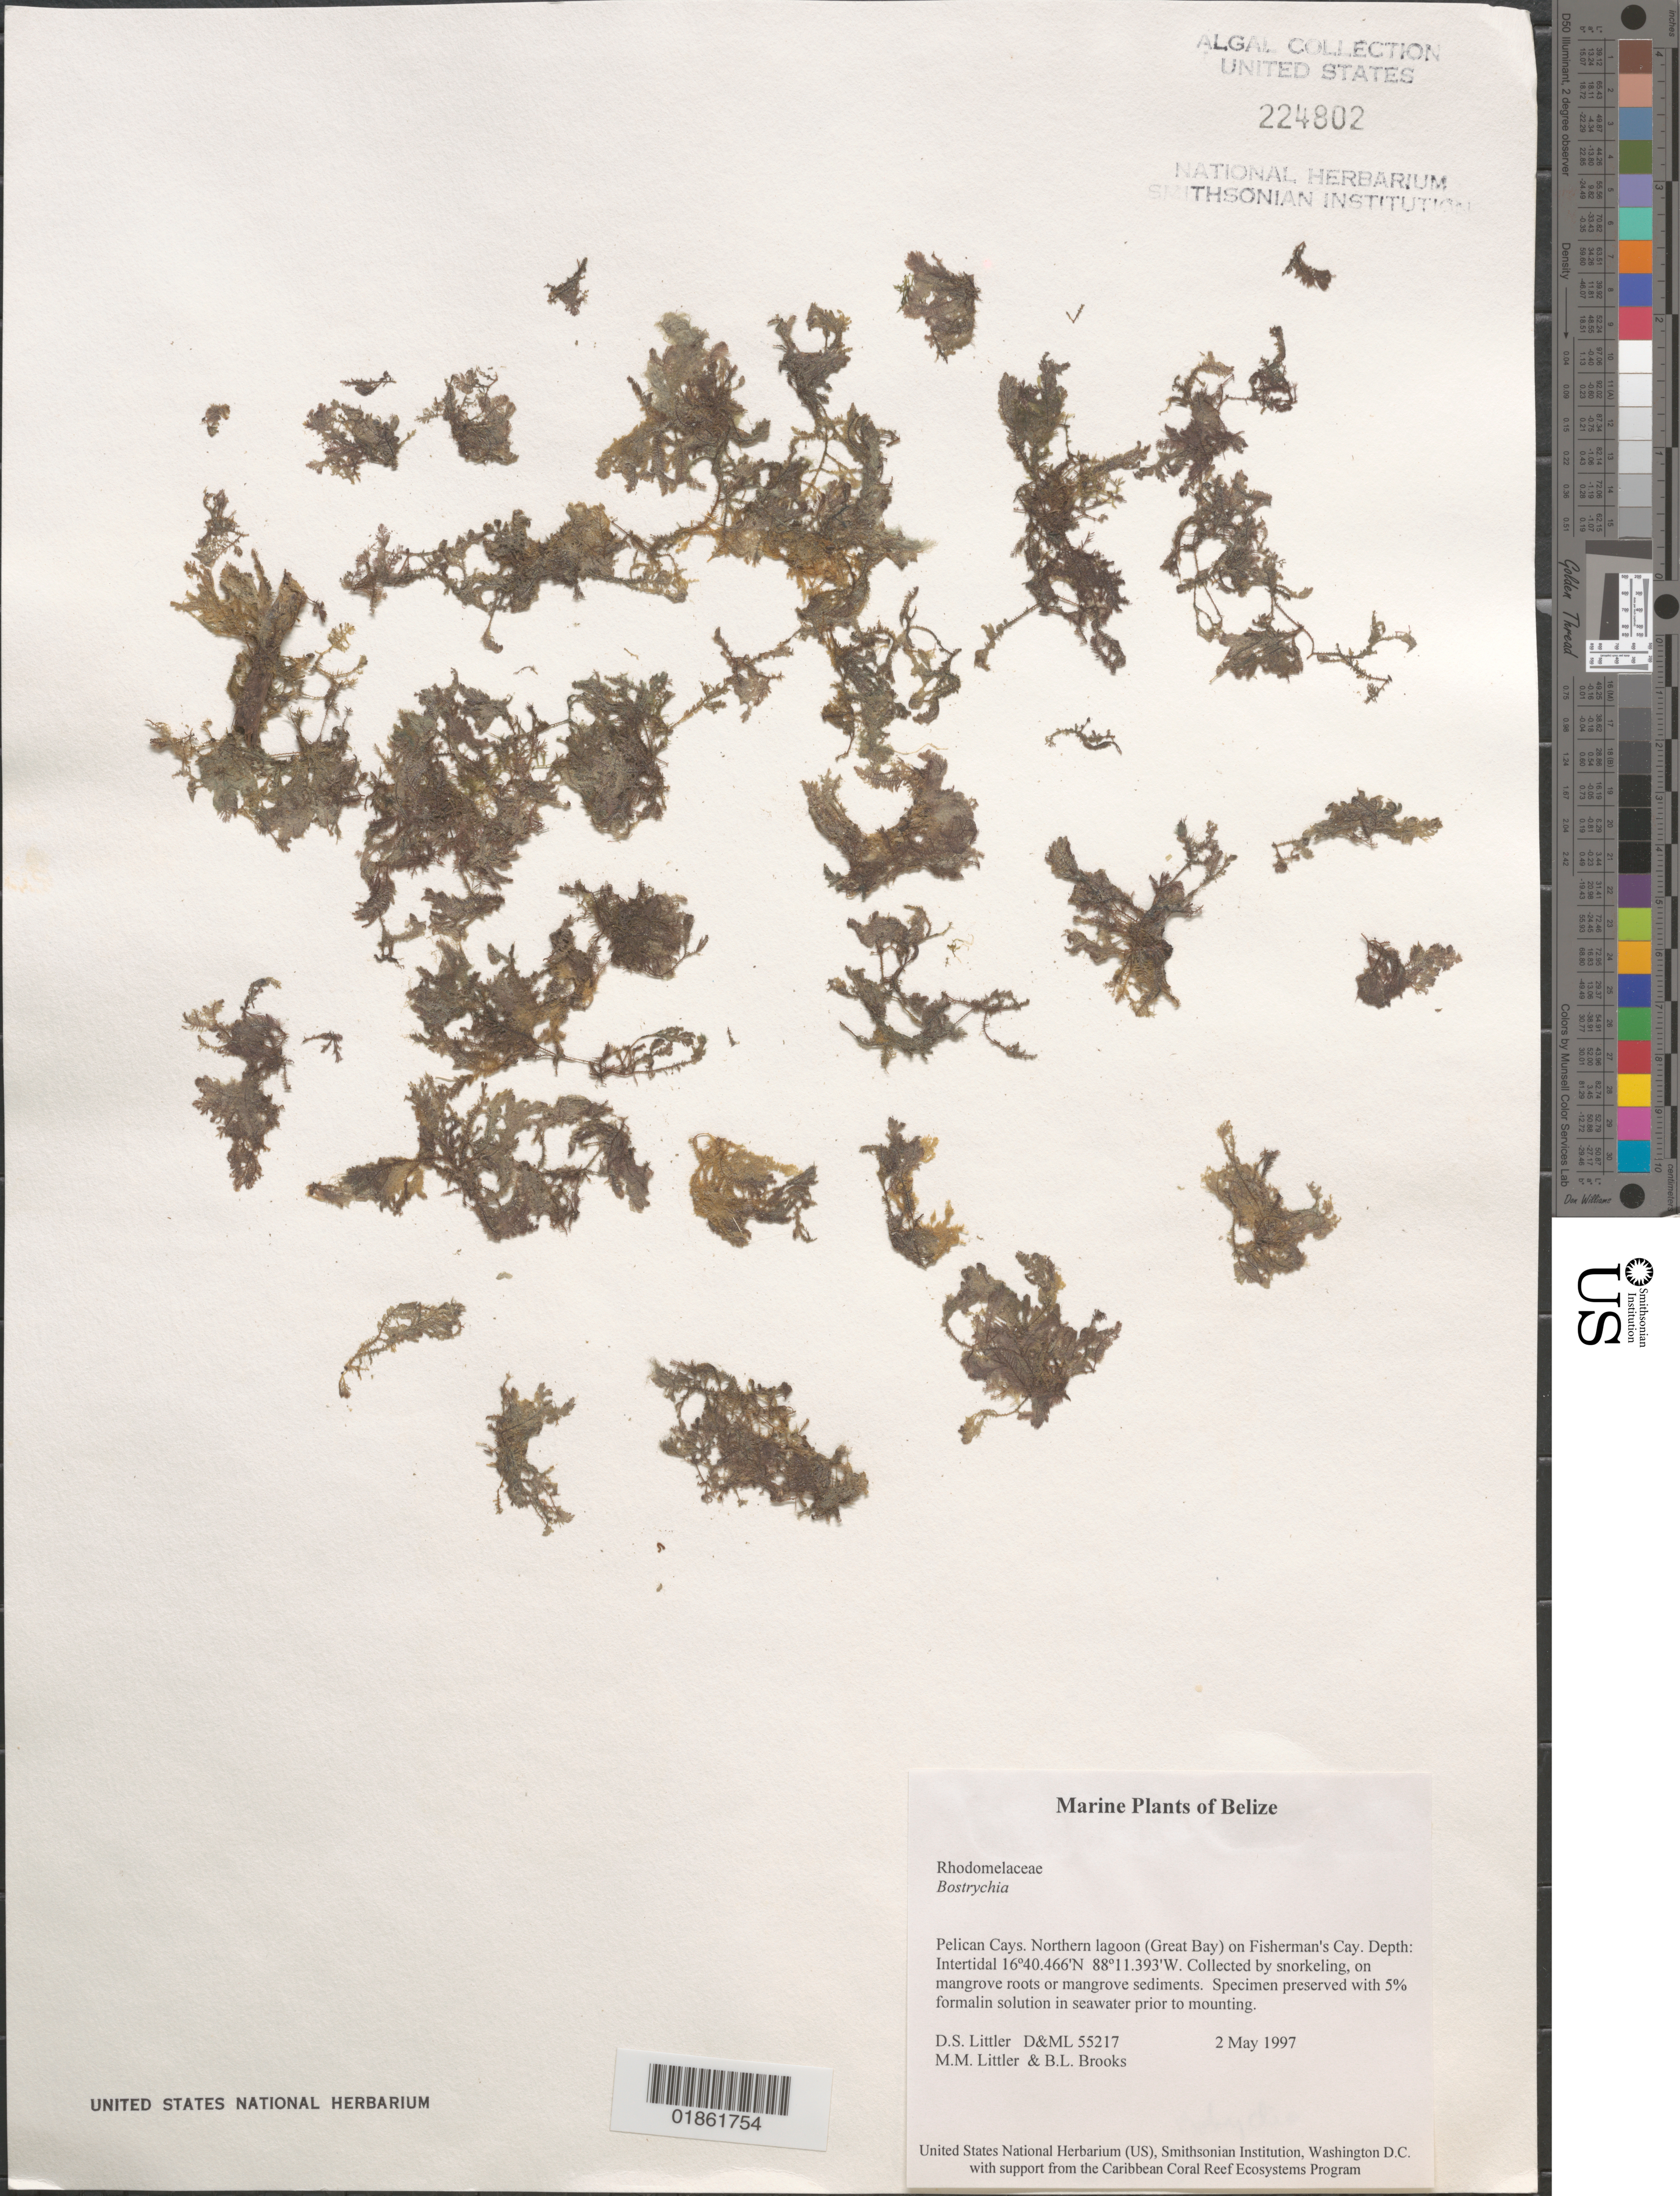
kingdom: Plantae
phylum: Rhodophyta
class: Florideophyceae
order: Ceramiales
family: Rhodomelaceae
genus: Bostrychia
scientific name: Bostrychia sp.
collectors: D. S. Littler & M. M. Littler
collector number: D&ML 55217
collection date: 1997-05-02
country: Belize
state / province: Stann Creek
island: Fisherman's Cay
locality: Pelican Cays. Fisherman's Cay, N side. Great Bay.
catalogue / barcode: US 224802